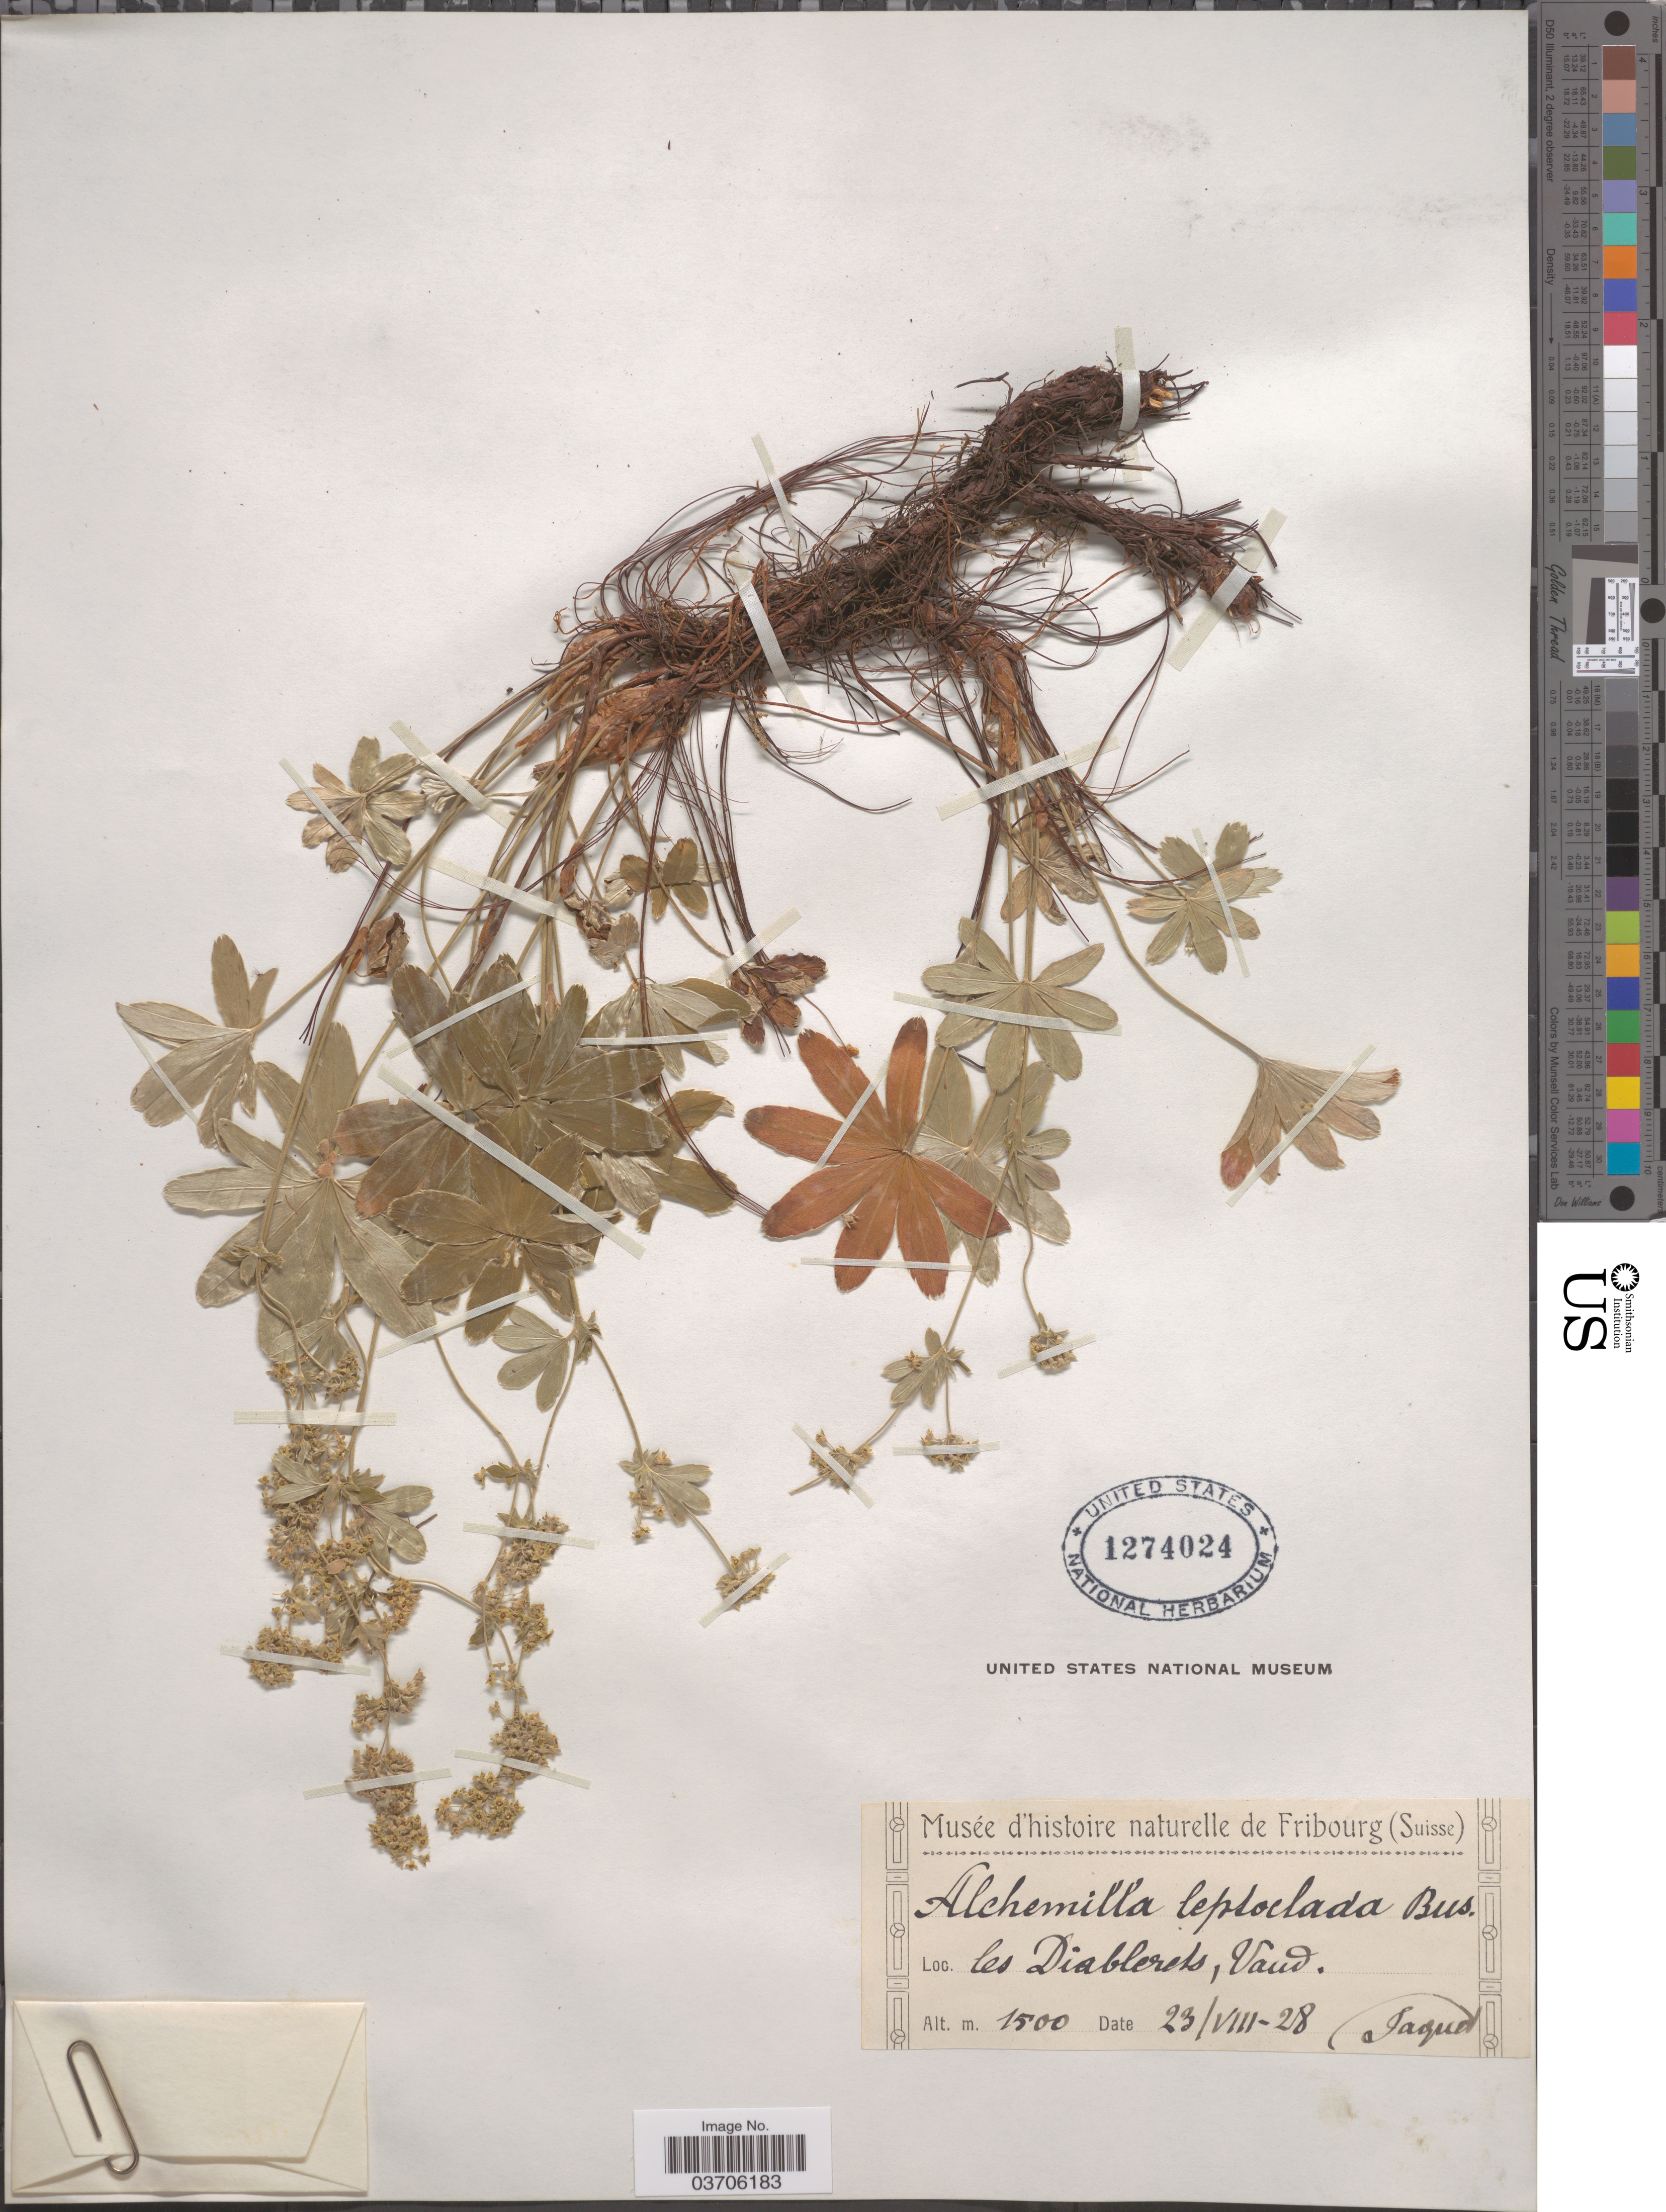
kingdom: Plantae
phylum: Tracheophyta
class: Magnoliopsida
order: Rosales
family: Rosaceae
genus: Alchemilla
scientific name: Alchemilla leptoclada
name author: Buser ex Jaquet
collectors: -. Jaquet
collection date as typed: Transcribed d/m/y: 23/8/28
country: Switzerland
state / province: Vaud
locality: Les Diablerets.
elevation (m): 1500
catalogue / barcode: US 1274024